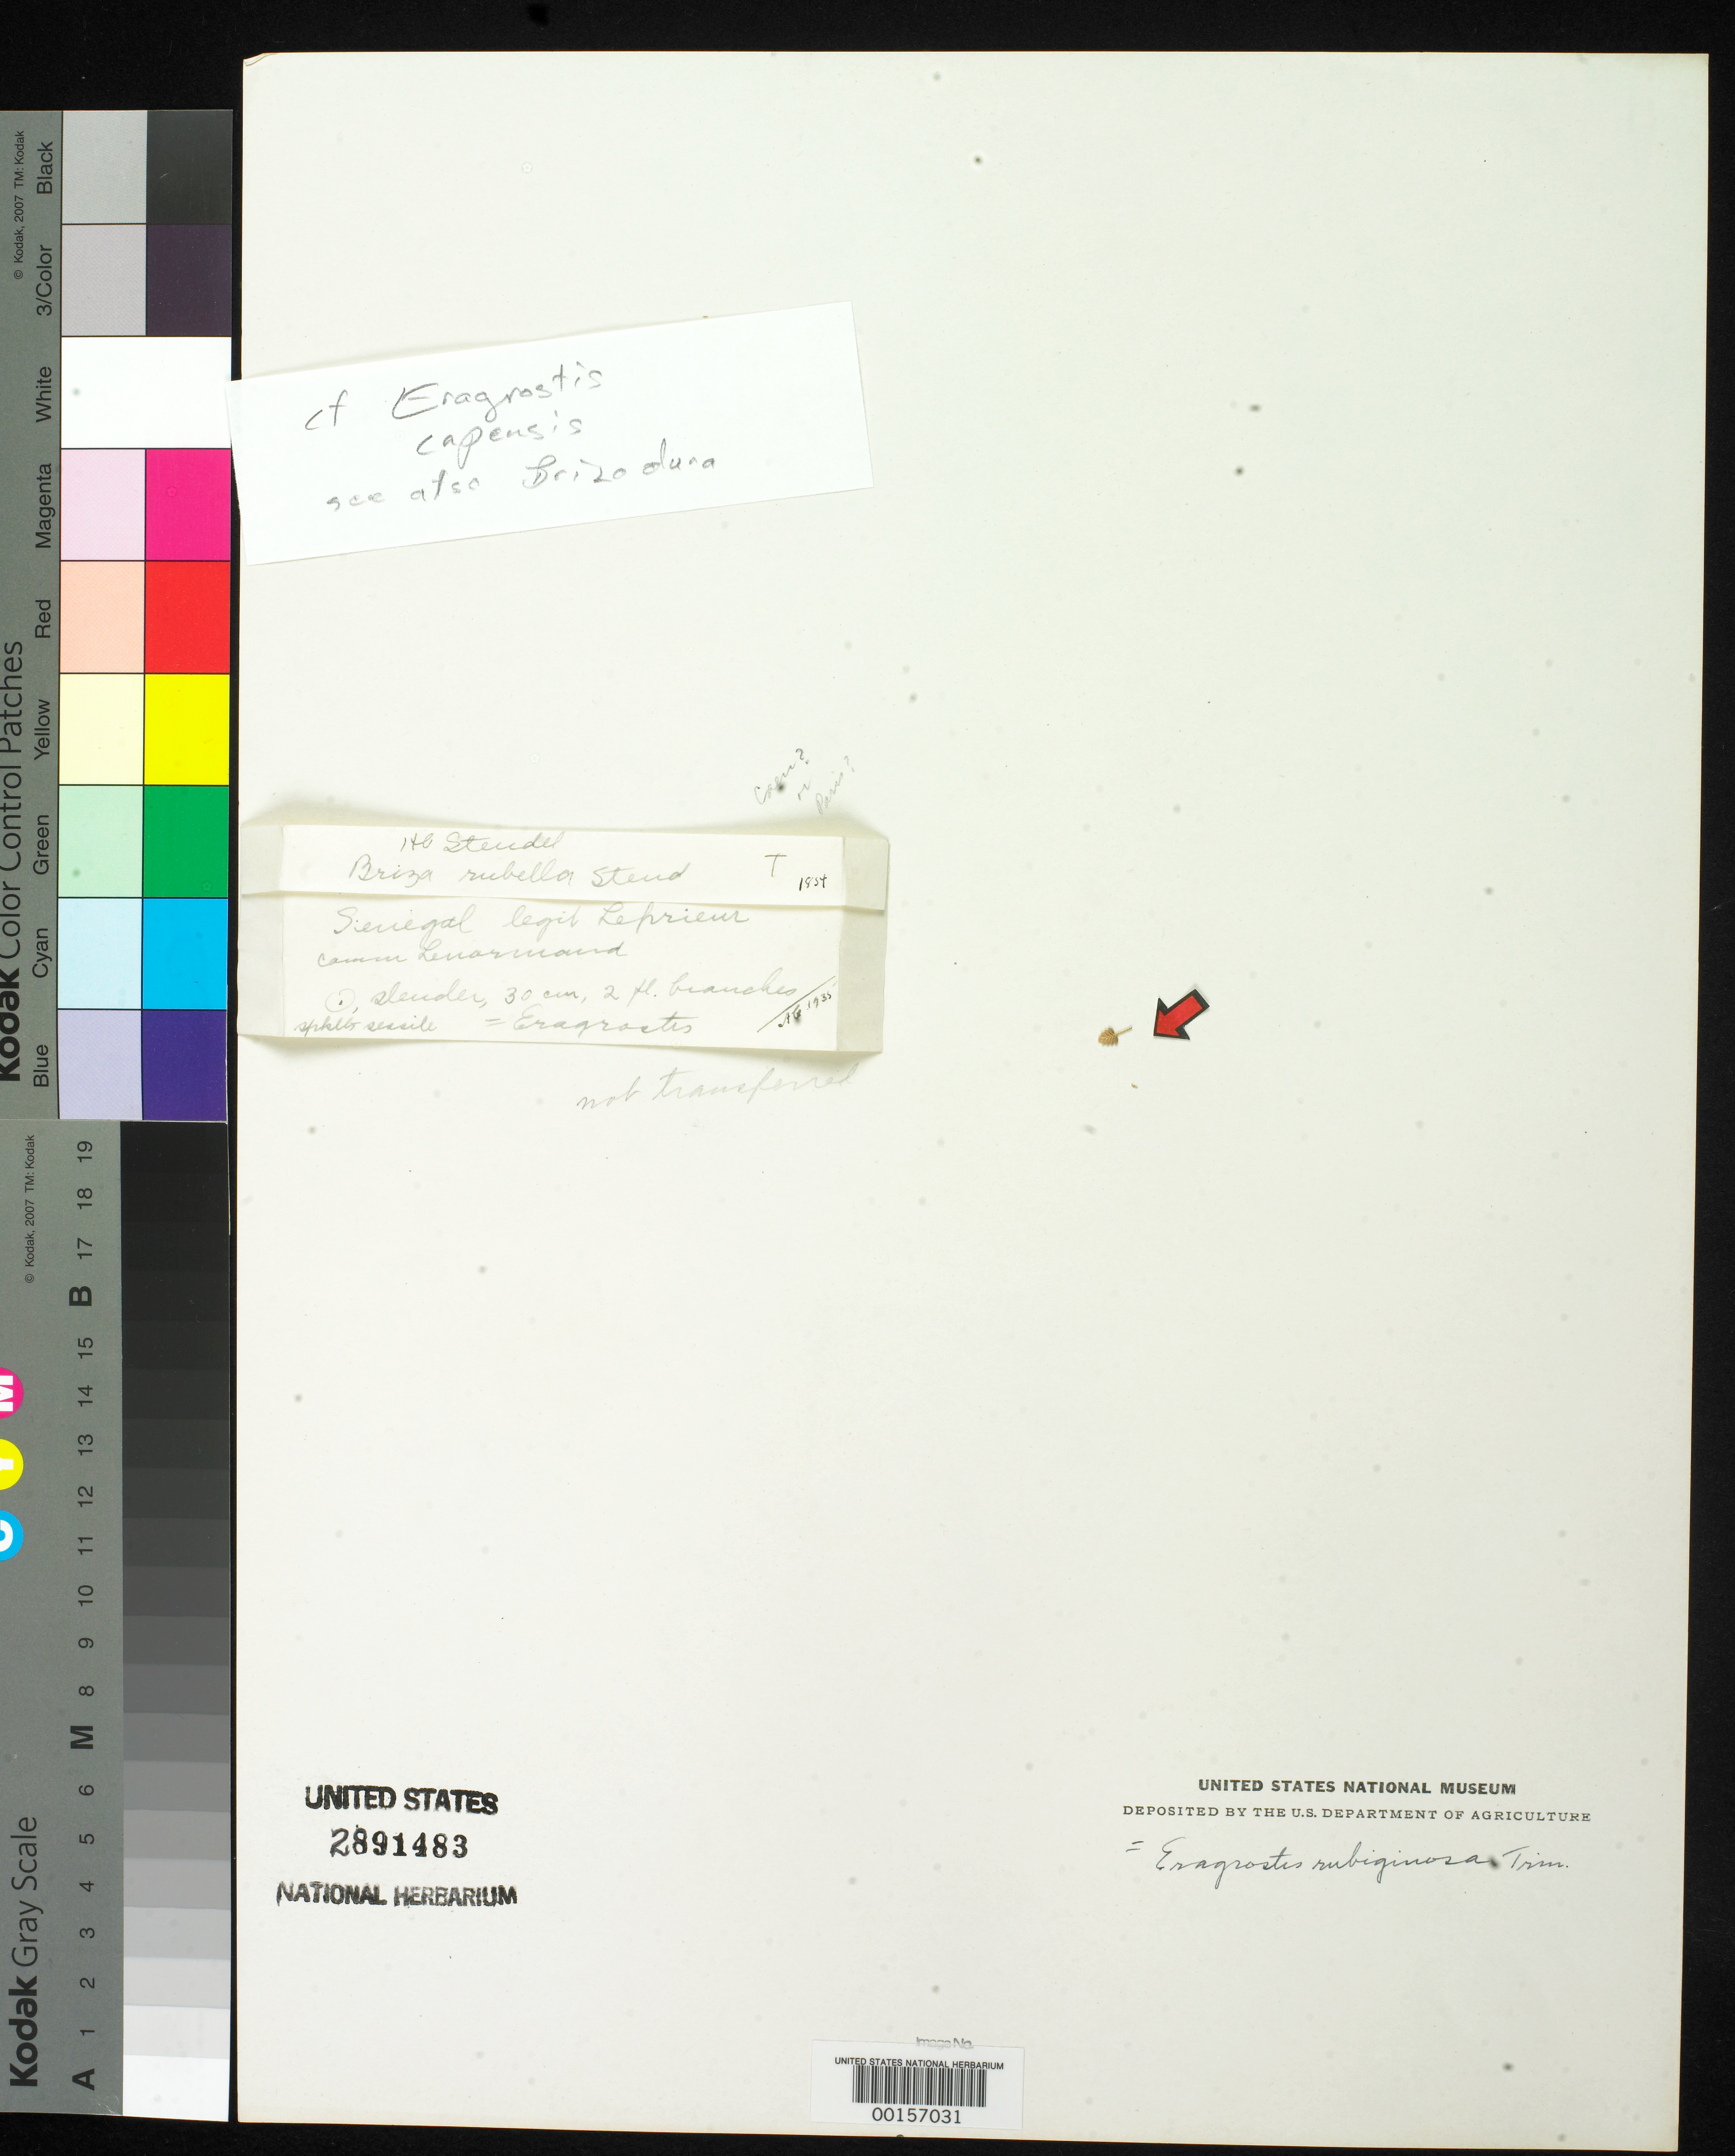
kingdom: Plantae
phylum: Tracheophyta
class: Liliopsida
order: Poales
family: Poaceae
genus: Briza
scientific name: Briza rubella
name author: Steud.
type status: Type Fragment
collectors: F. M. R. Leprieur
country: Senegal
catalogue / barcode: US 2891483